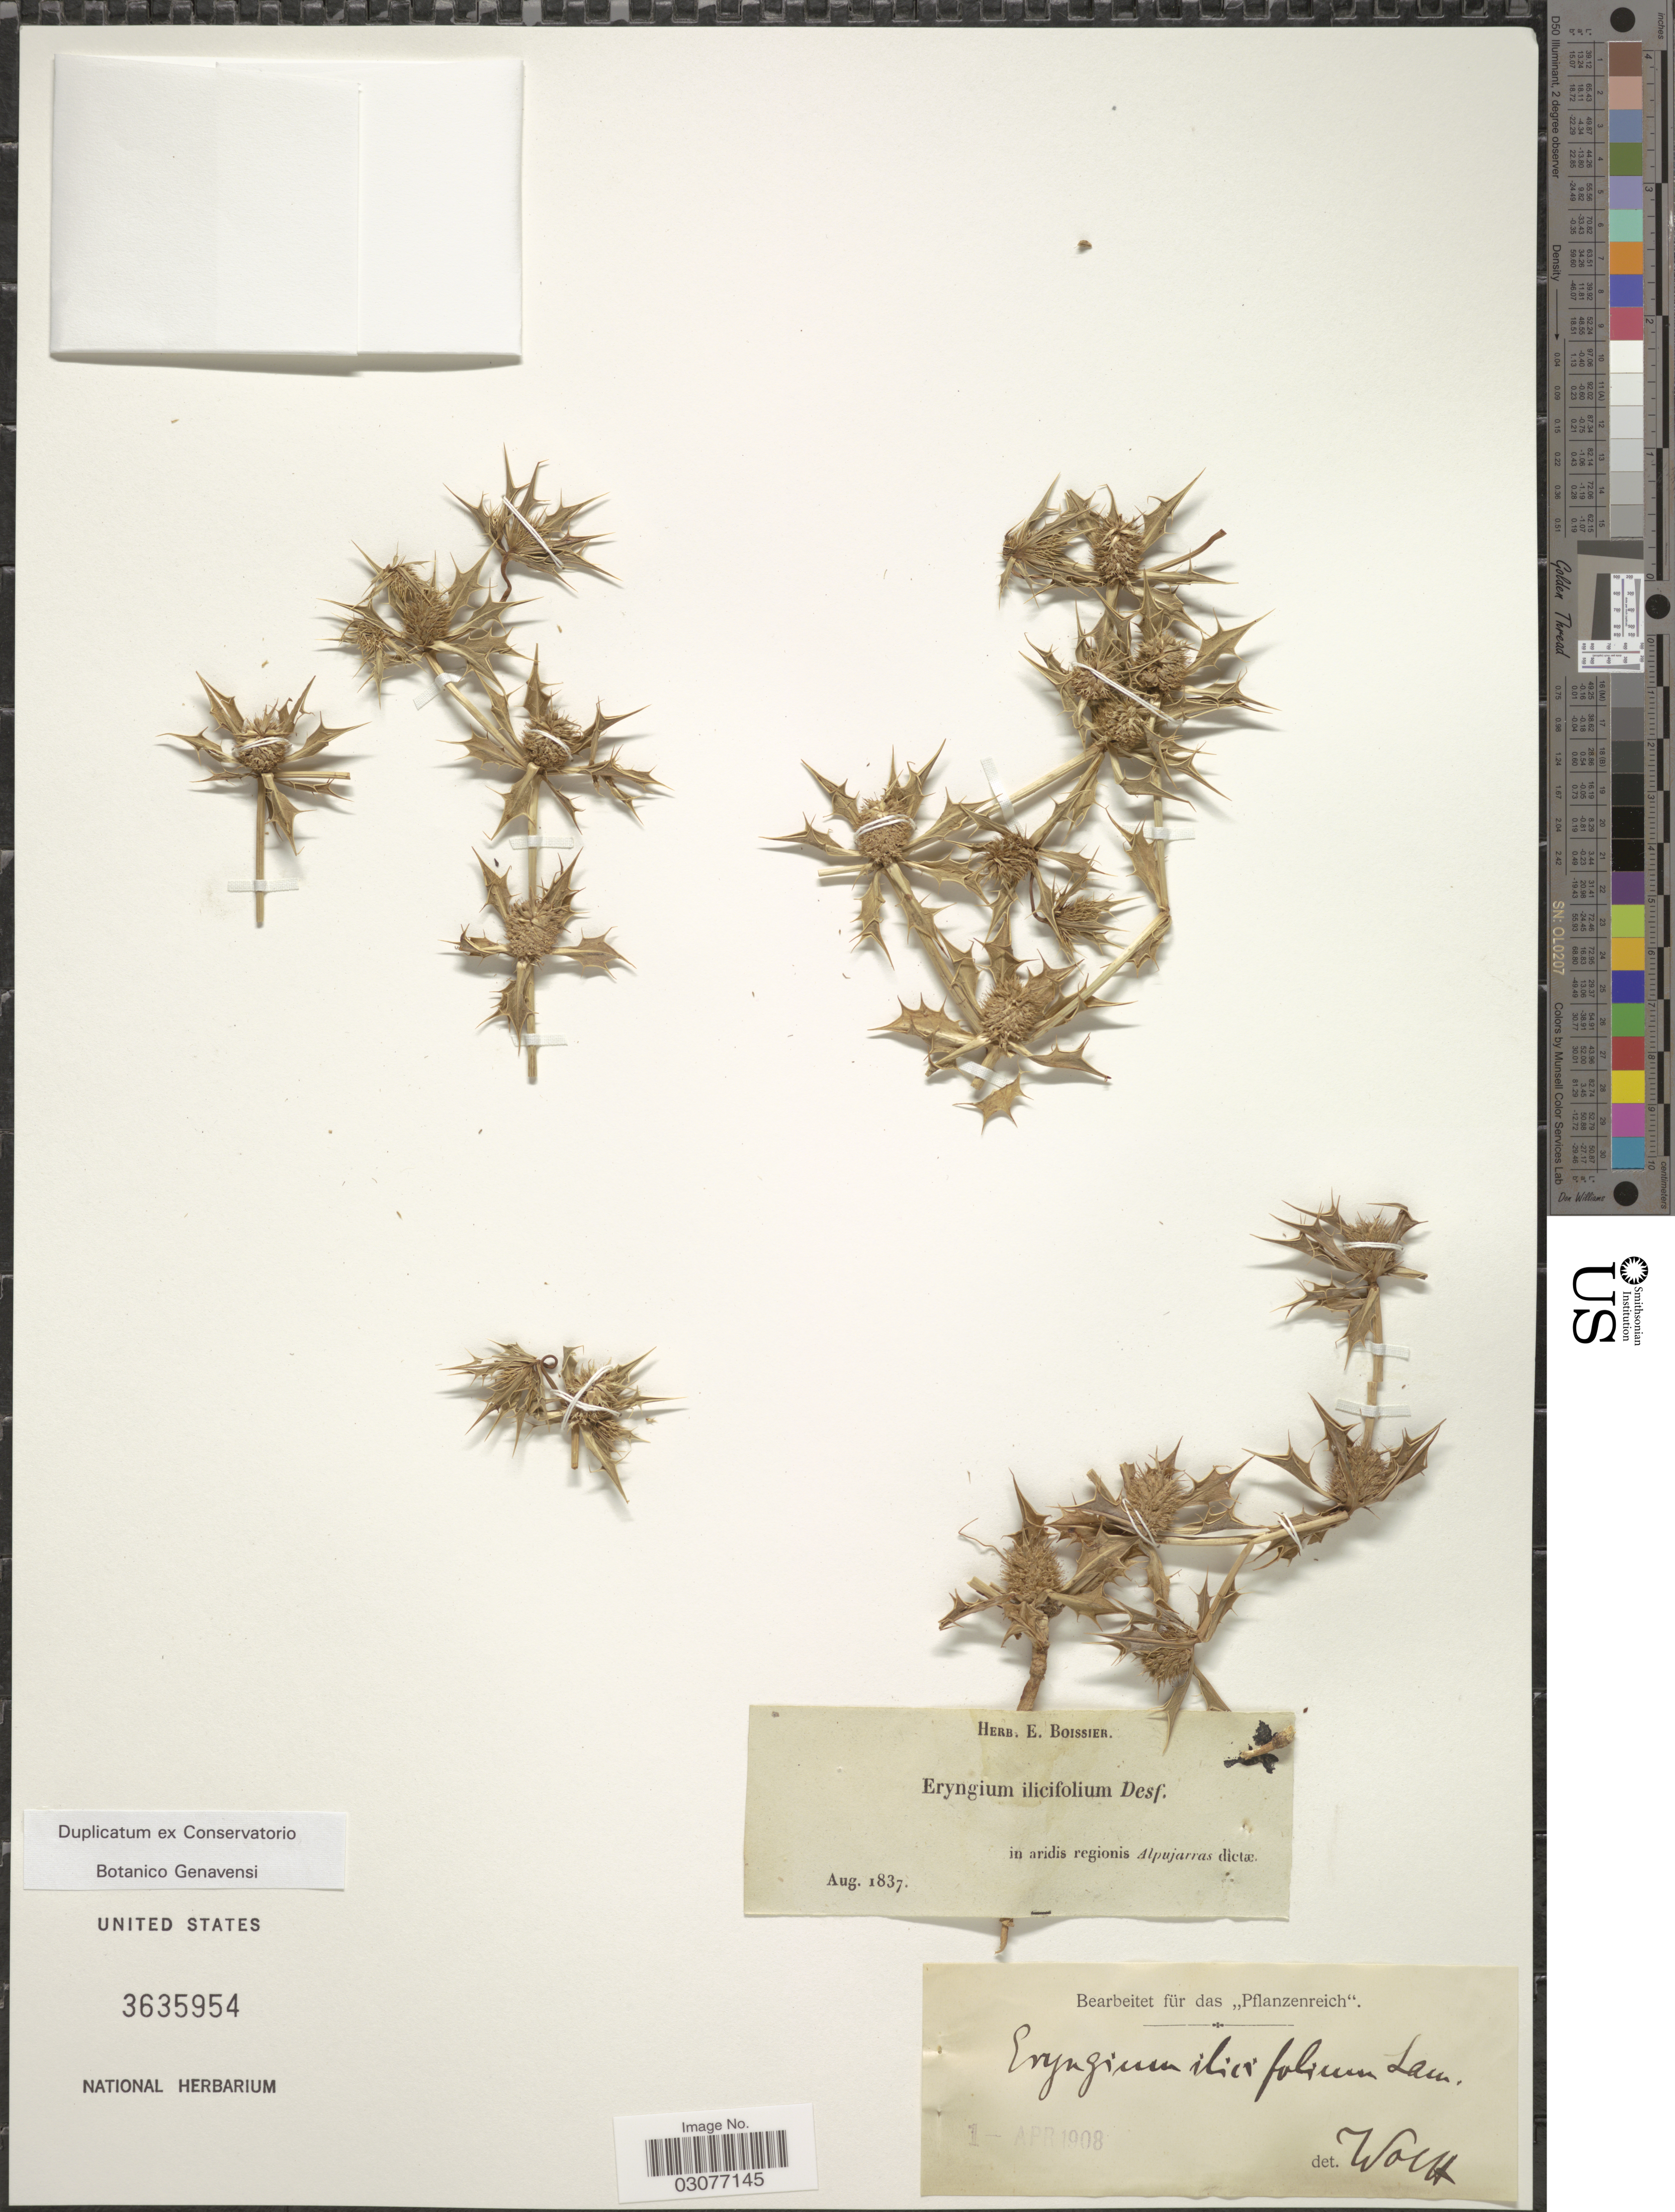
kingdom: Plantae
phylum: Tracheophyta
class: Magnoliopsida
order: Apiales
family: Apiaceae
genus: Eryngium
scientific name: Eryngium ilicifolium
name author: Lam.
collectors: ex herb. E. Boissier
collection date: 1837-08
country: Spain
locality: In aridis regionis Alpujarras.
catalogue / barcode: US 3635954